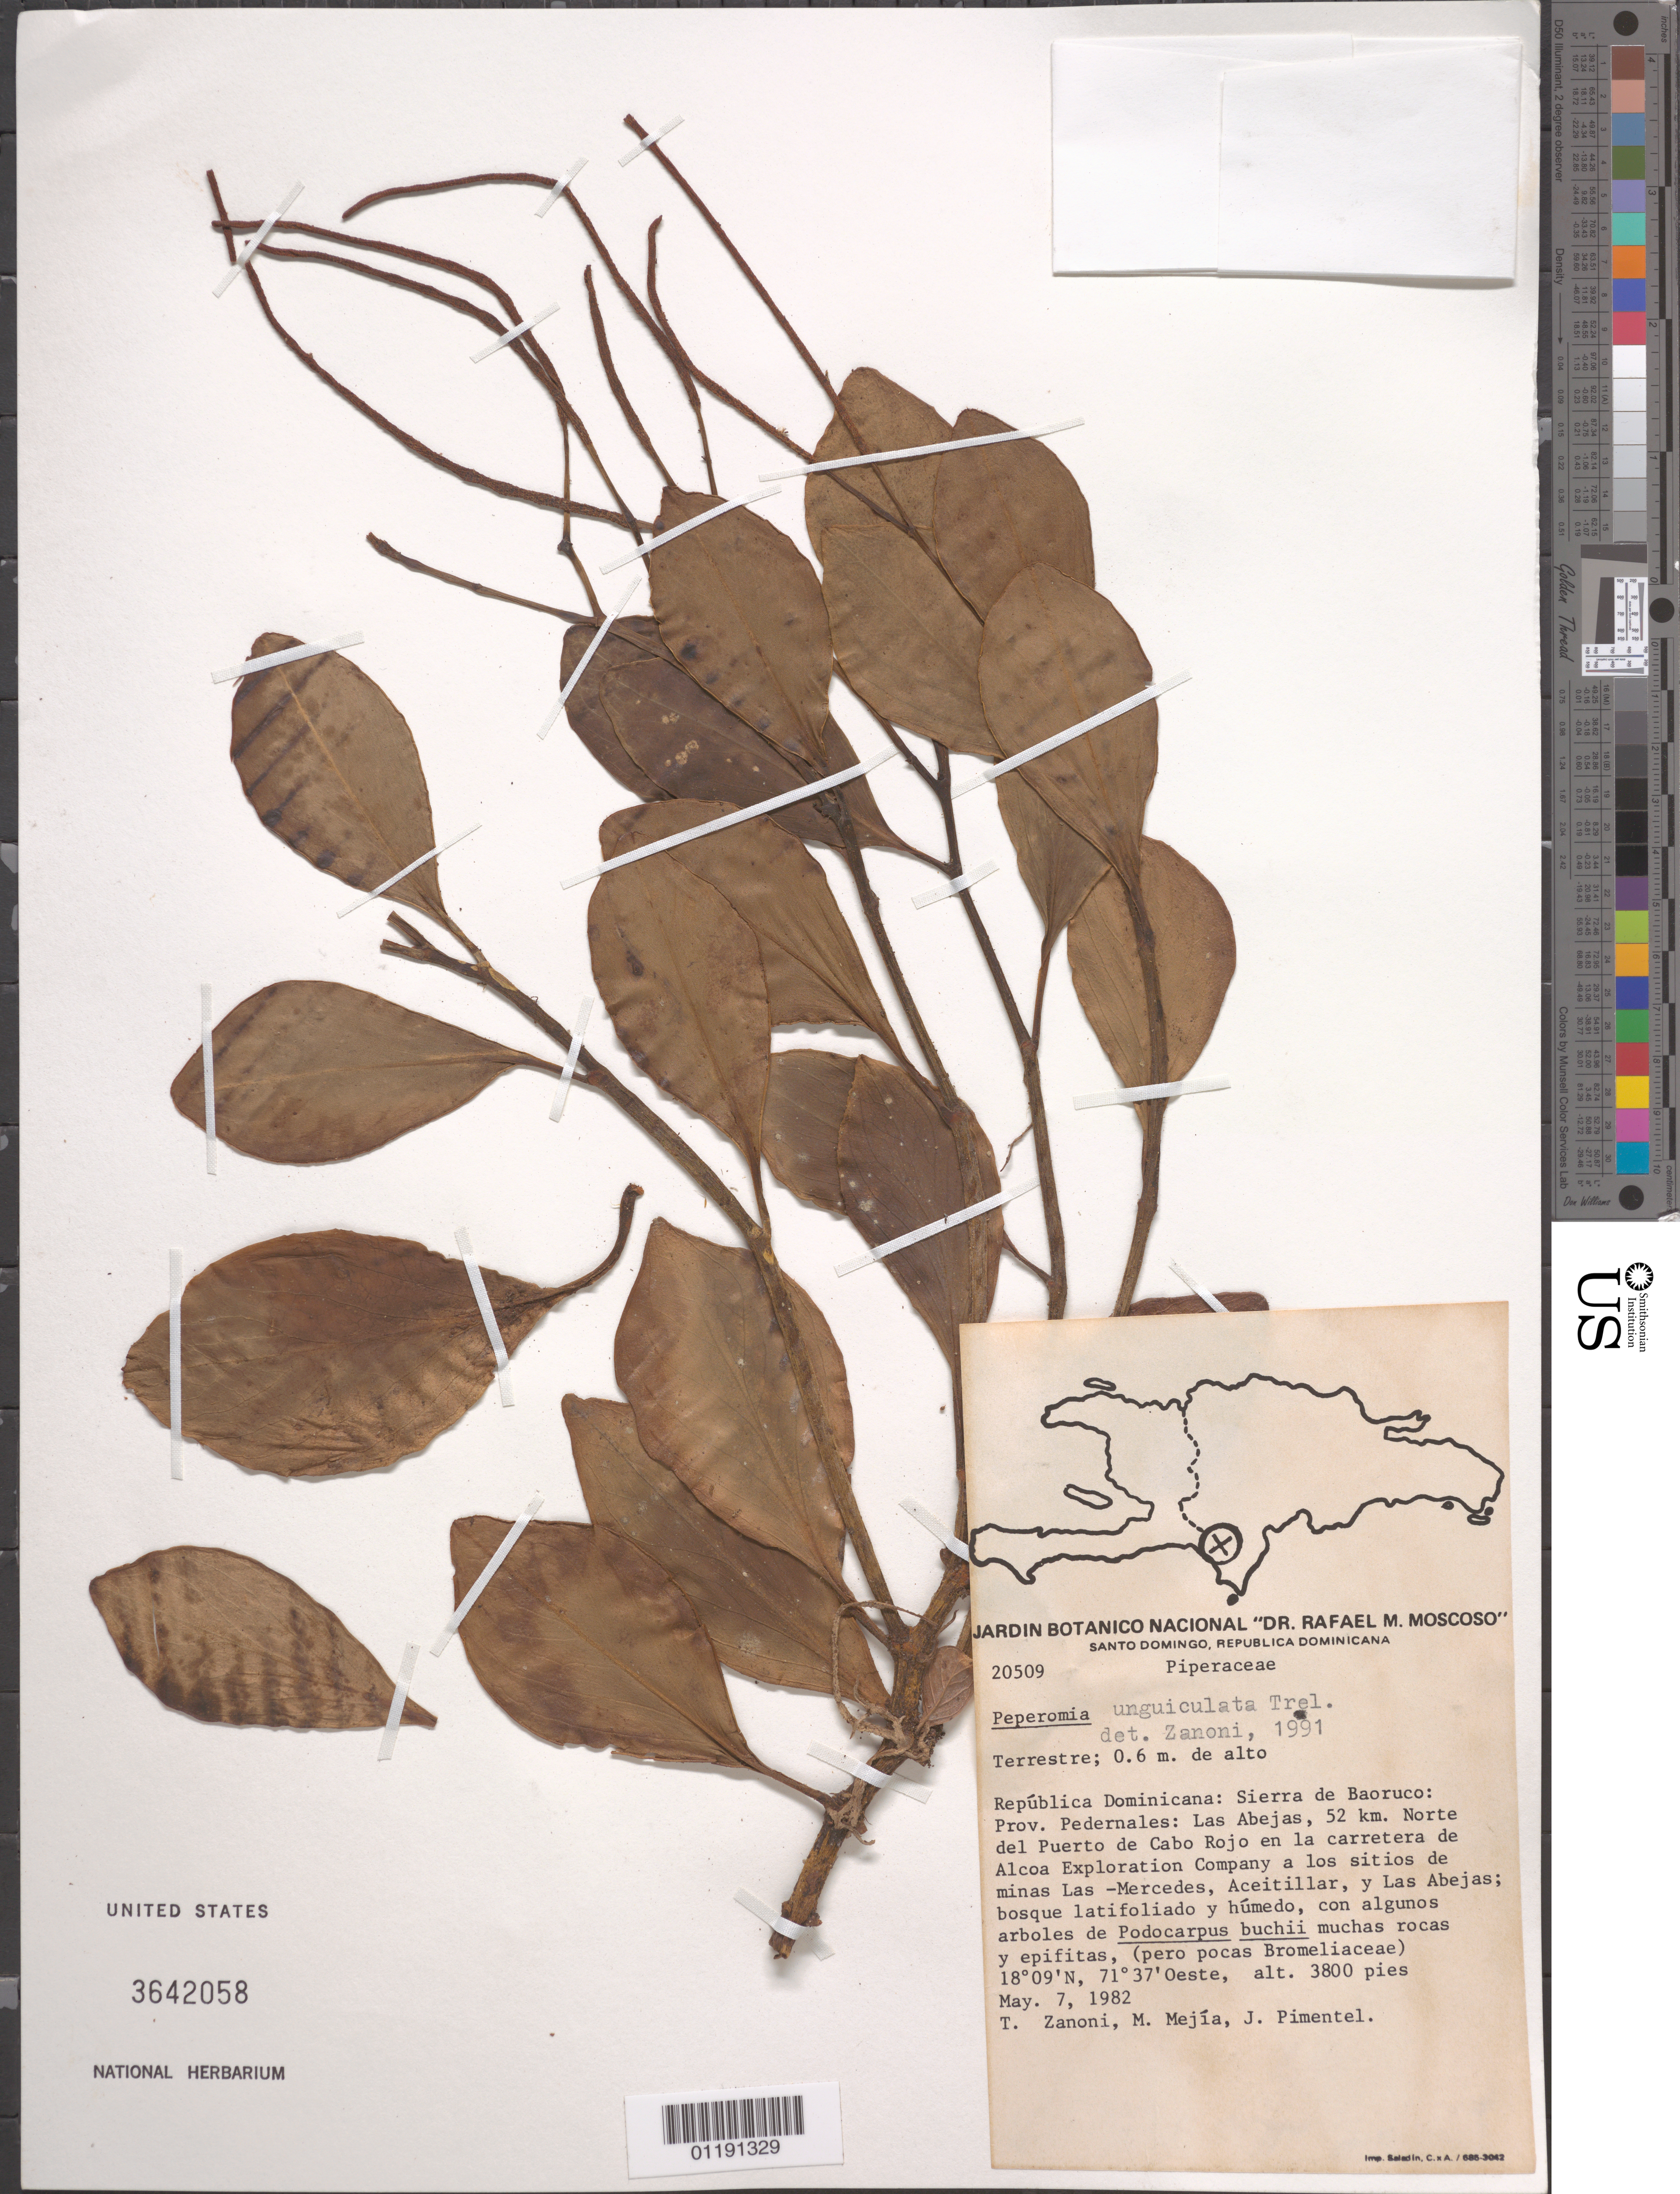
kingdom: Plantae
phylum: Tracheophyta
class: Magnoliopsida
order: Piperales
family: Piperaceae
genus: Peperomia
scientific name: Peperomia unguiculata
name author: Trel.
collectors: T. A. Zanoni, M. Mejia & J. Pimentel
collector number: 20509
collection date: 1982-05-07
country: Dominican Republic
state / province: Pedernales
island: Hispaniola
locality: Sierra de Baoruco: Las Abejas, 52 km. N of Cabo Rojo Port on the road Alcoa Exploration Company at the mine sites Mercedes, Aceitillar, y las Abejas.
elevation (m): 3800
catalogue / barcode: US 3642058